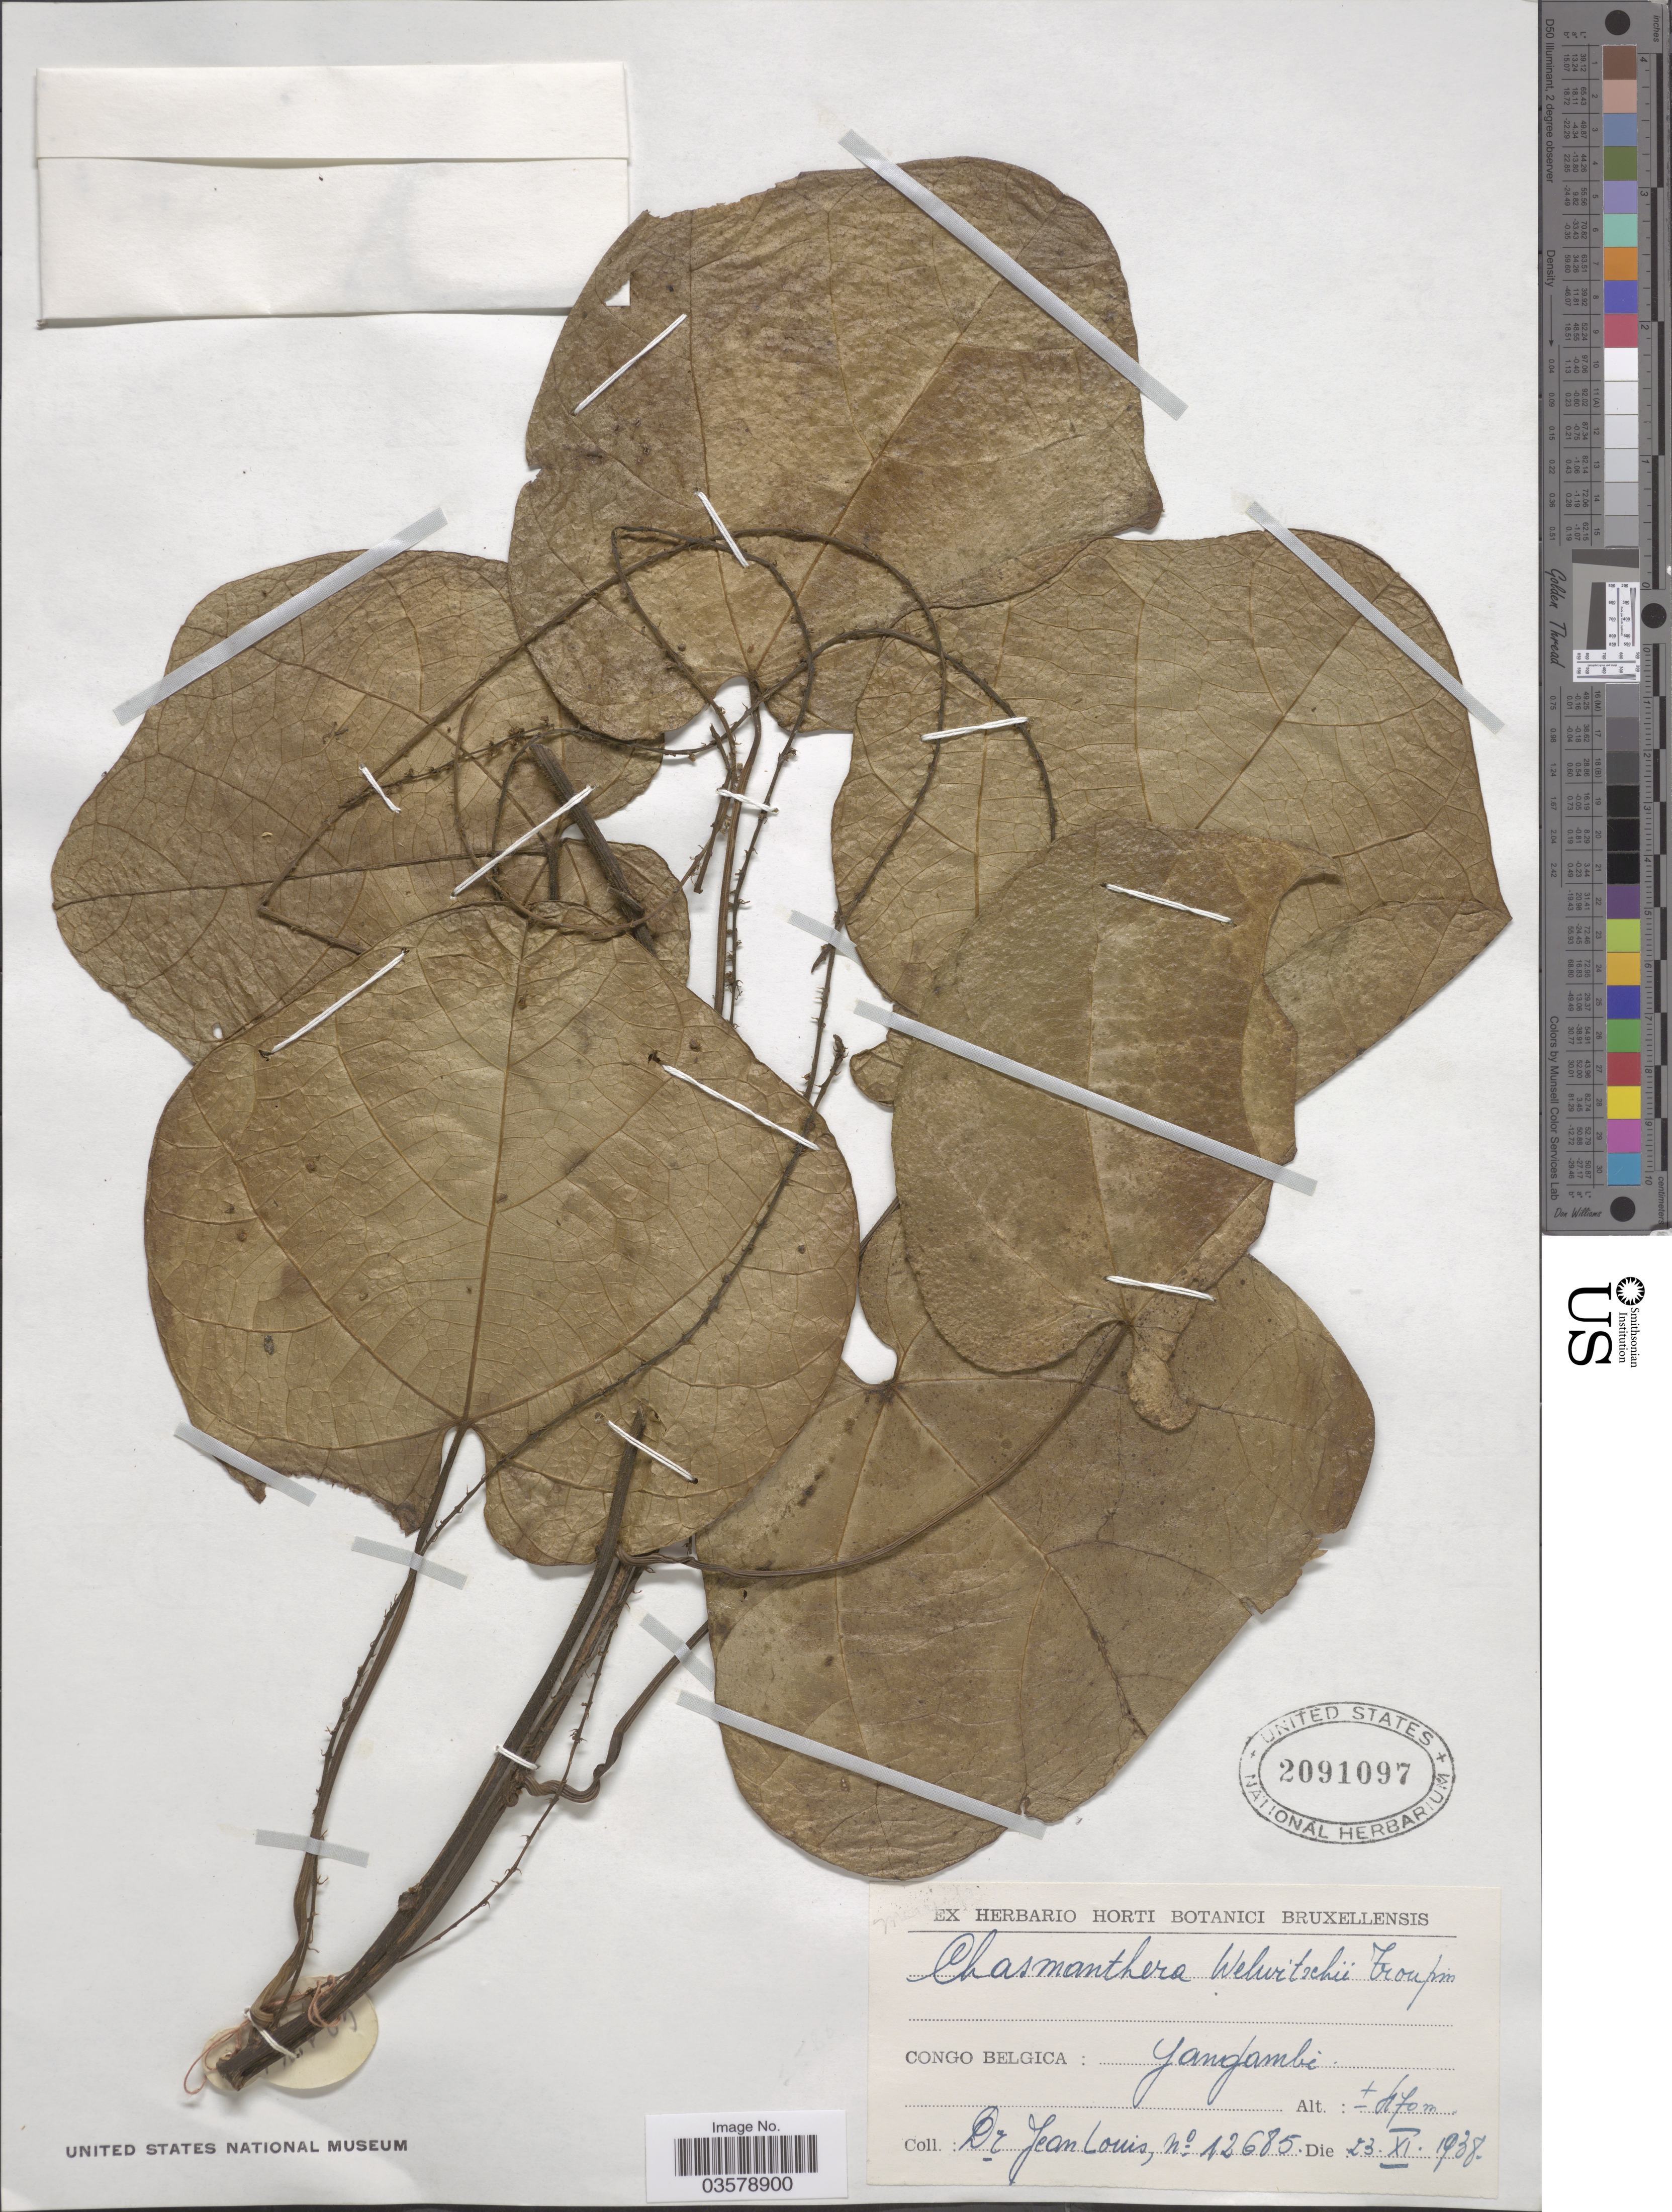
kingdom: Plantae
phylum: Tracheophyta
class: Magnoliopsida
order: Ranunculales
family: Menispermaceae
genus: Chasmanthera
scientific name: Chasmanthera welwitschii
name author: Troupin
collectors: J. Louis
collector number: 12685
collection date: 1938-11-23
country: Congo, Democratic Republic of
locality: Congo Belgica: Yangambi.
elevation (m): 470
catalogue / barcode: US 2091097